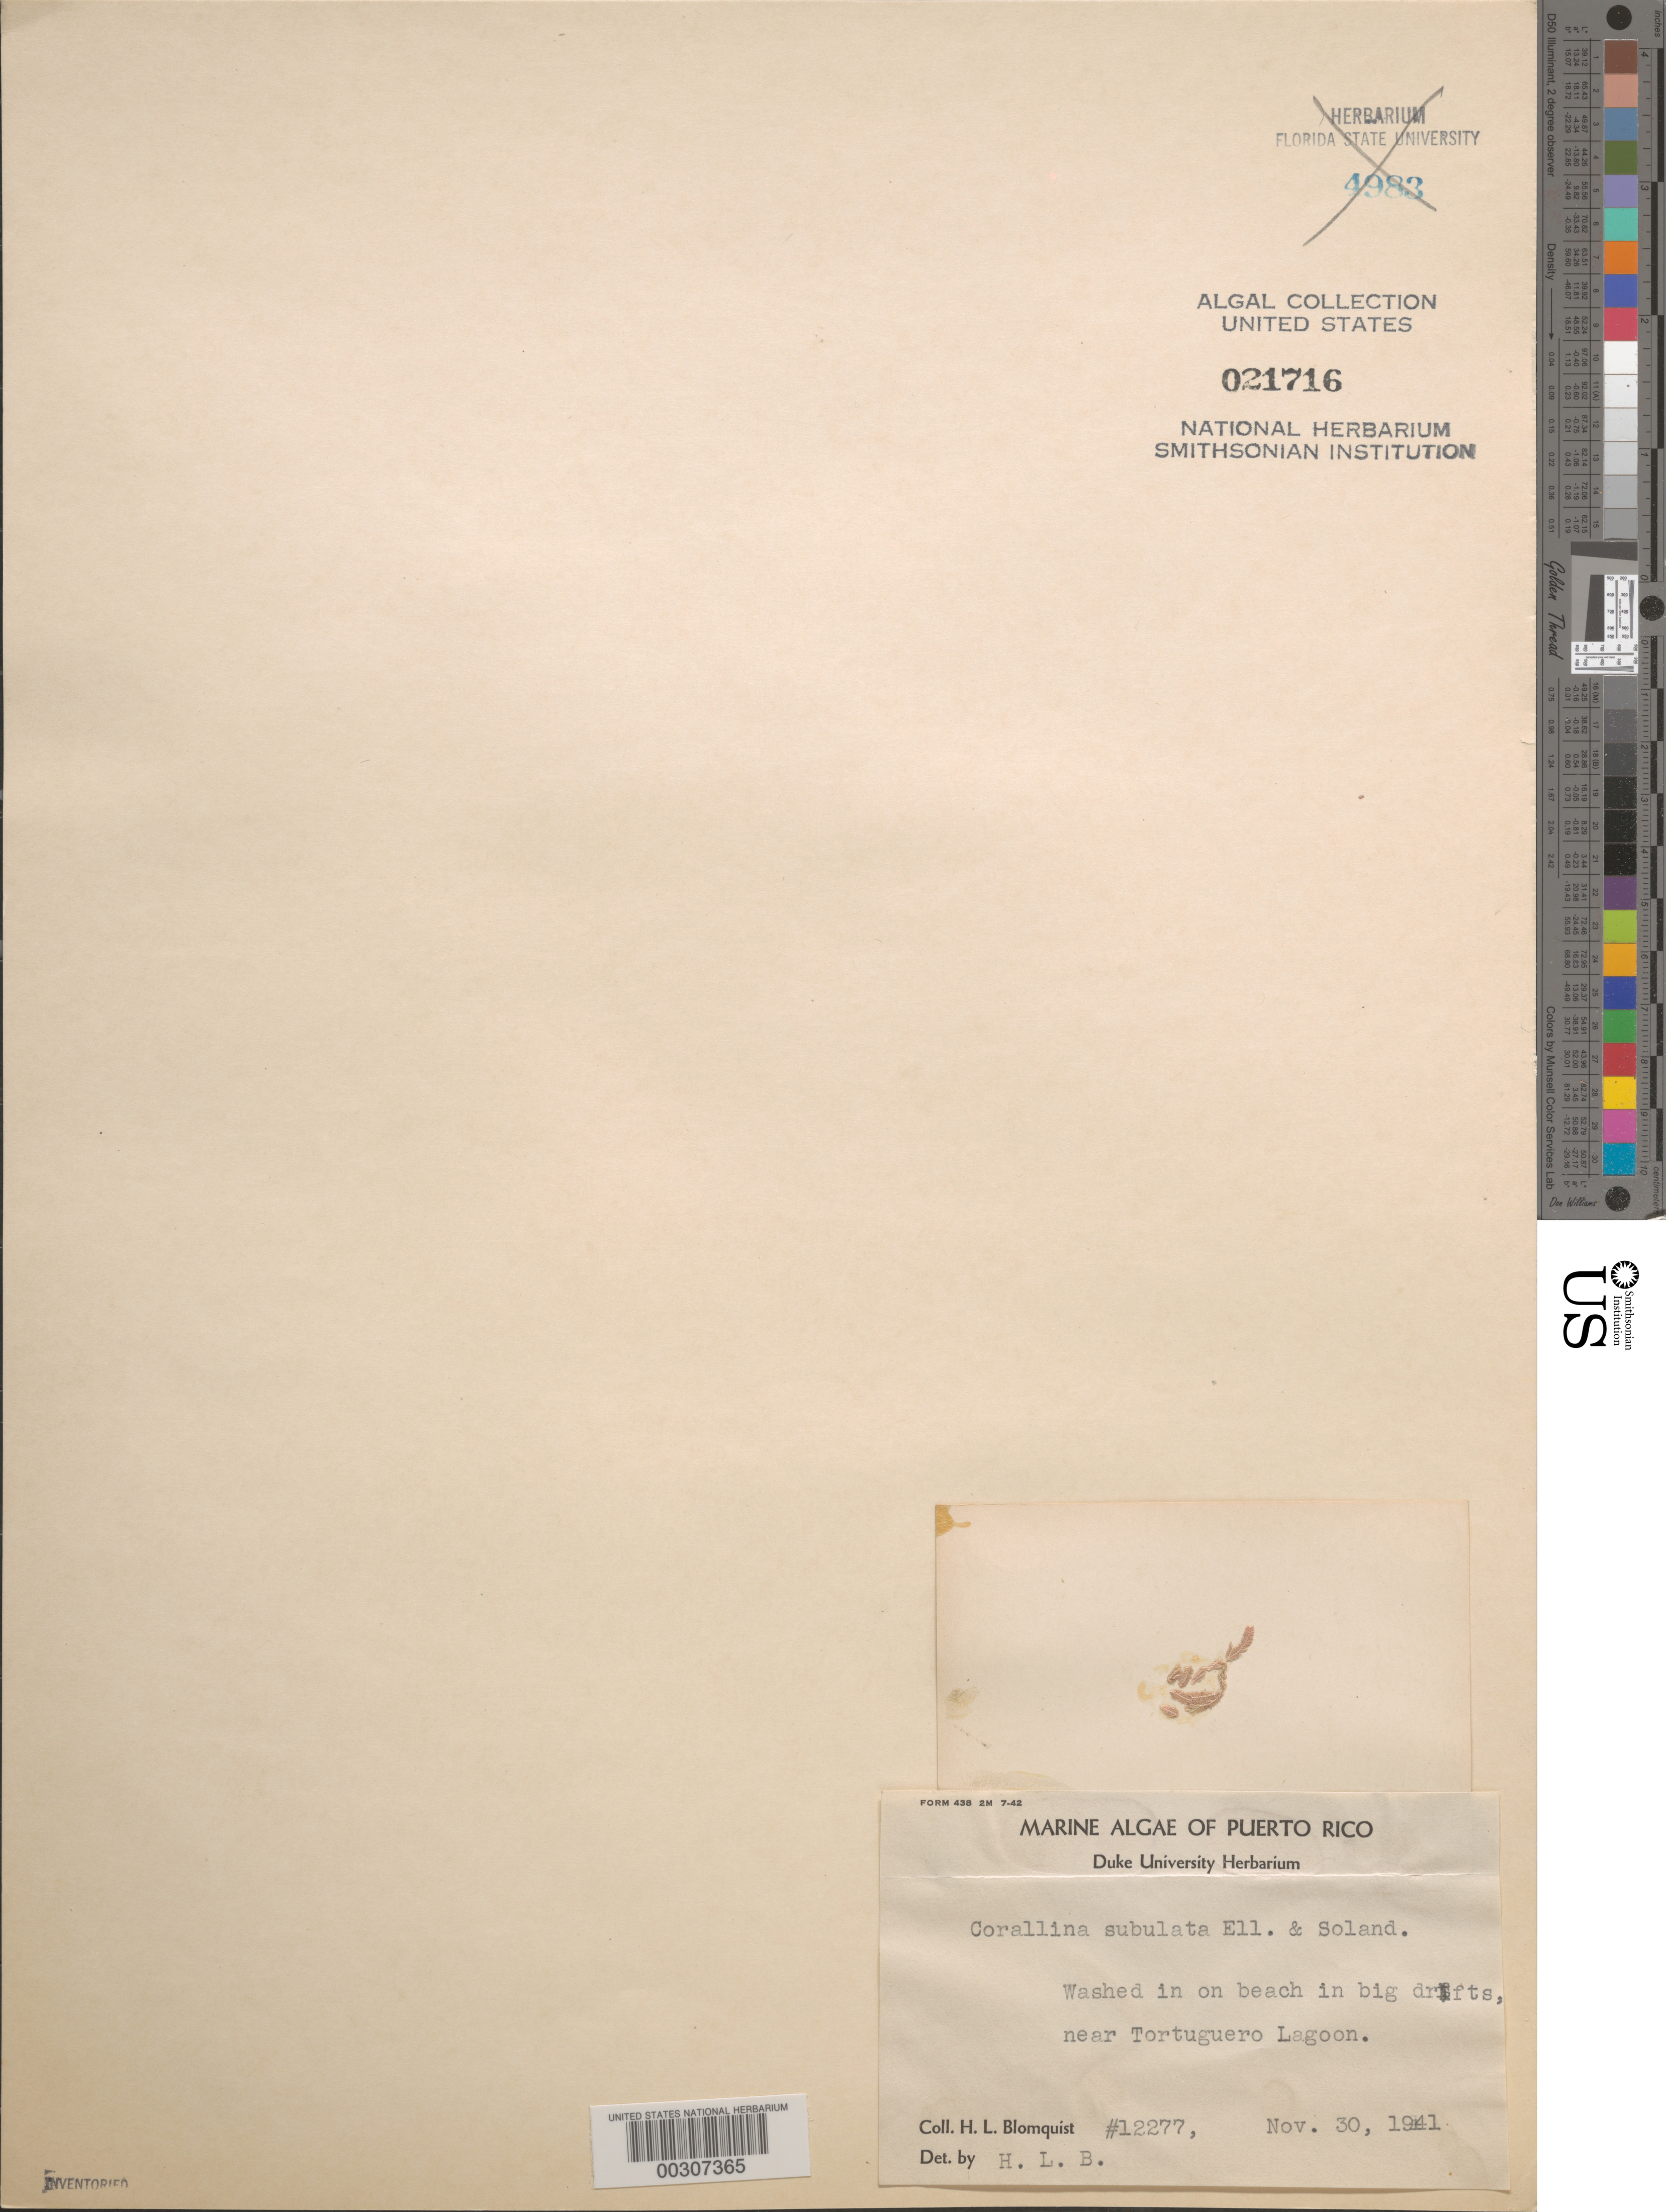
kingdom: Plantae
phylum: Rhodophyta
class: Florideophyceae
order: Corallinales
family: Corallinaceae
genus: Jania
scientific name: Jania subulata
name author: (Ellis & Sol.) Sond.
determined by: Algae name updating Project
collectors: H. Blomquist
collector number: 12277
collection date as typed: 30 Nov 1941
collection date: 1941-11-30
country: Puerto Rico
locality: Near tortuguero lagoon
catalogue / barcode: US 21716